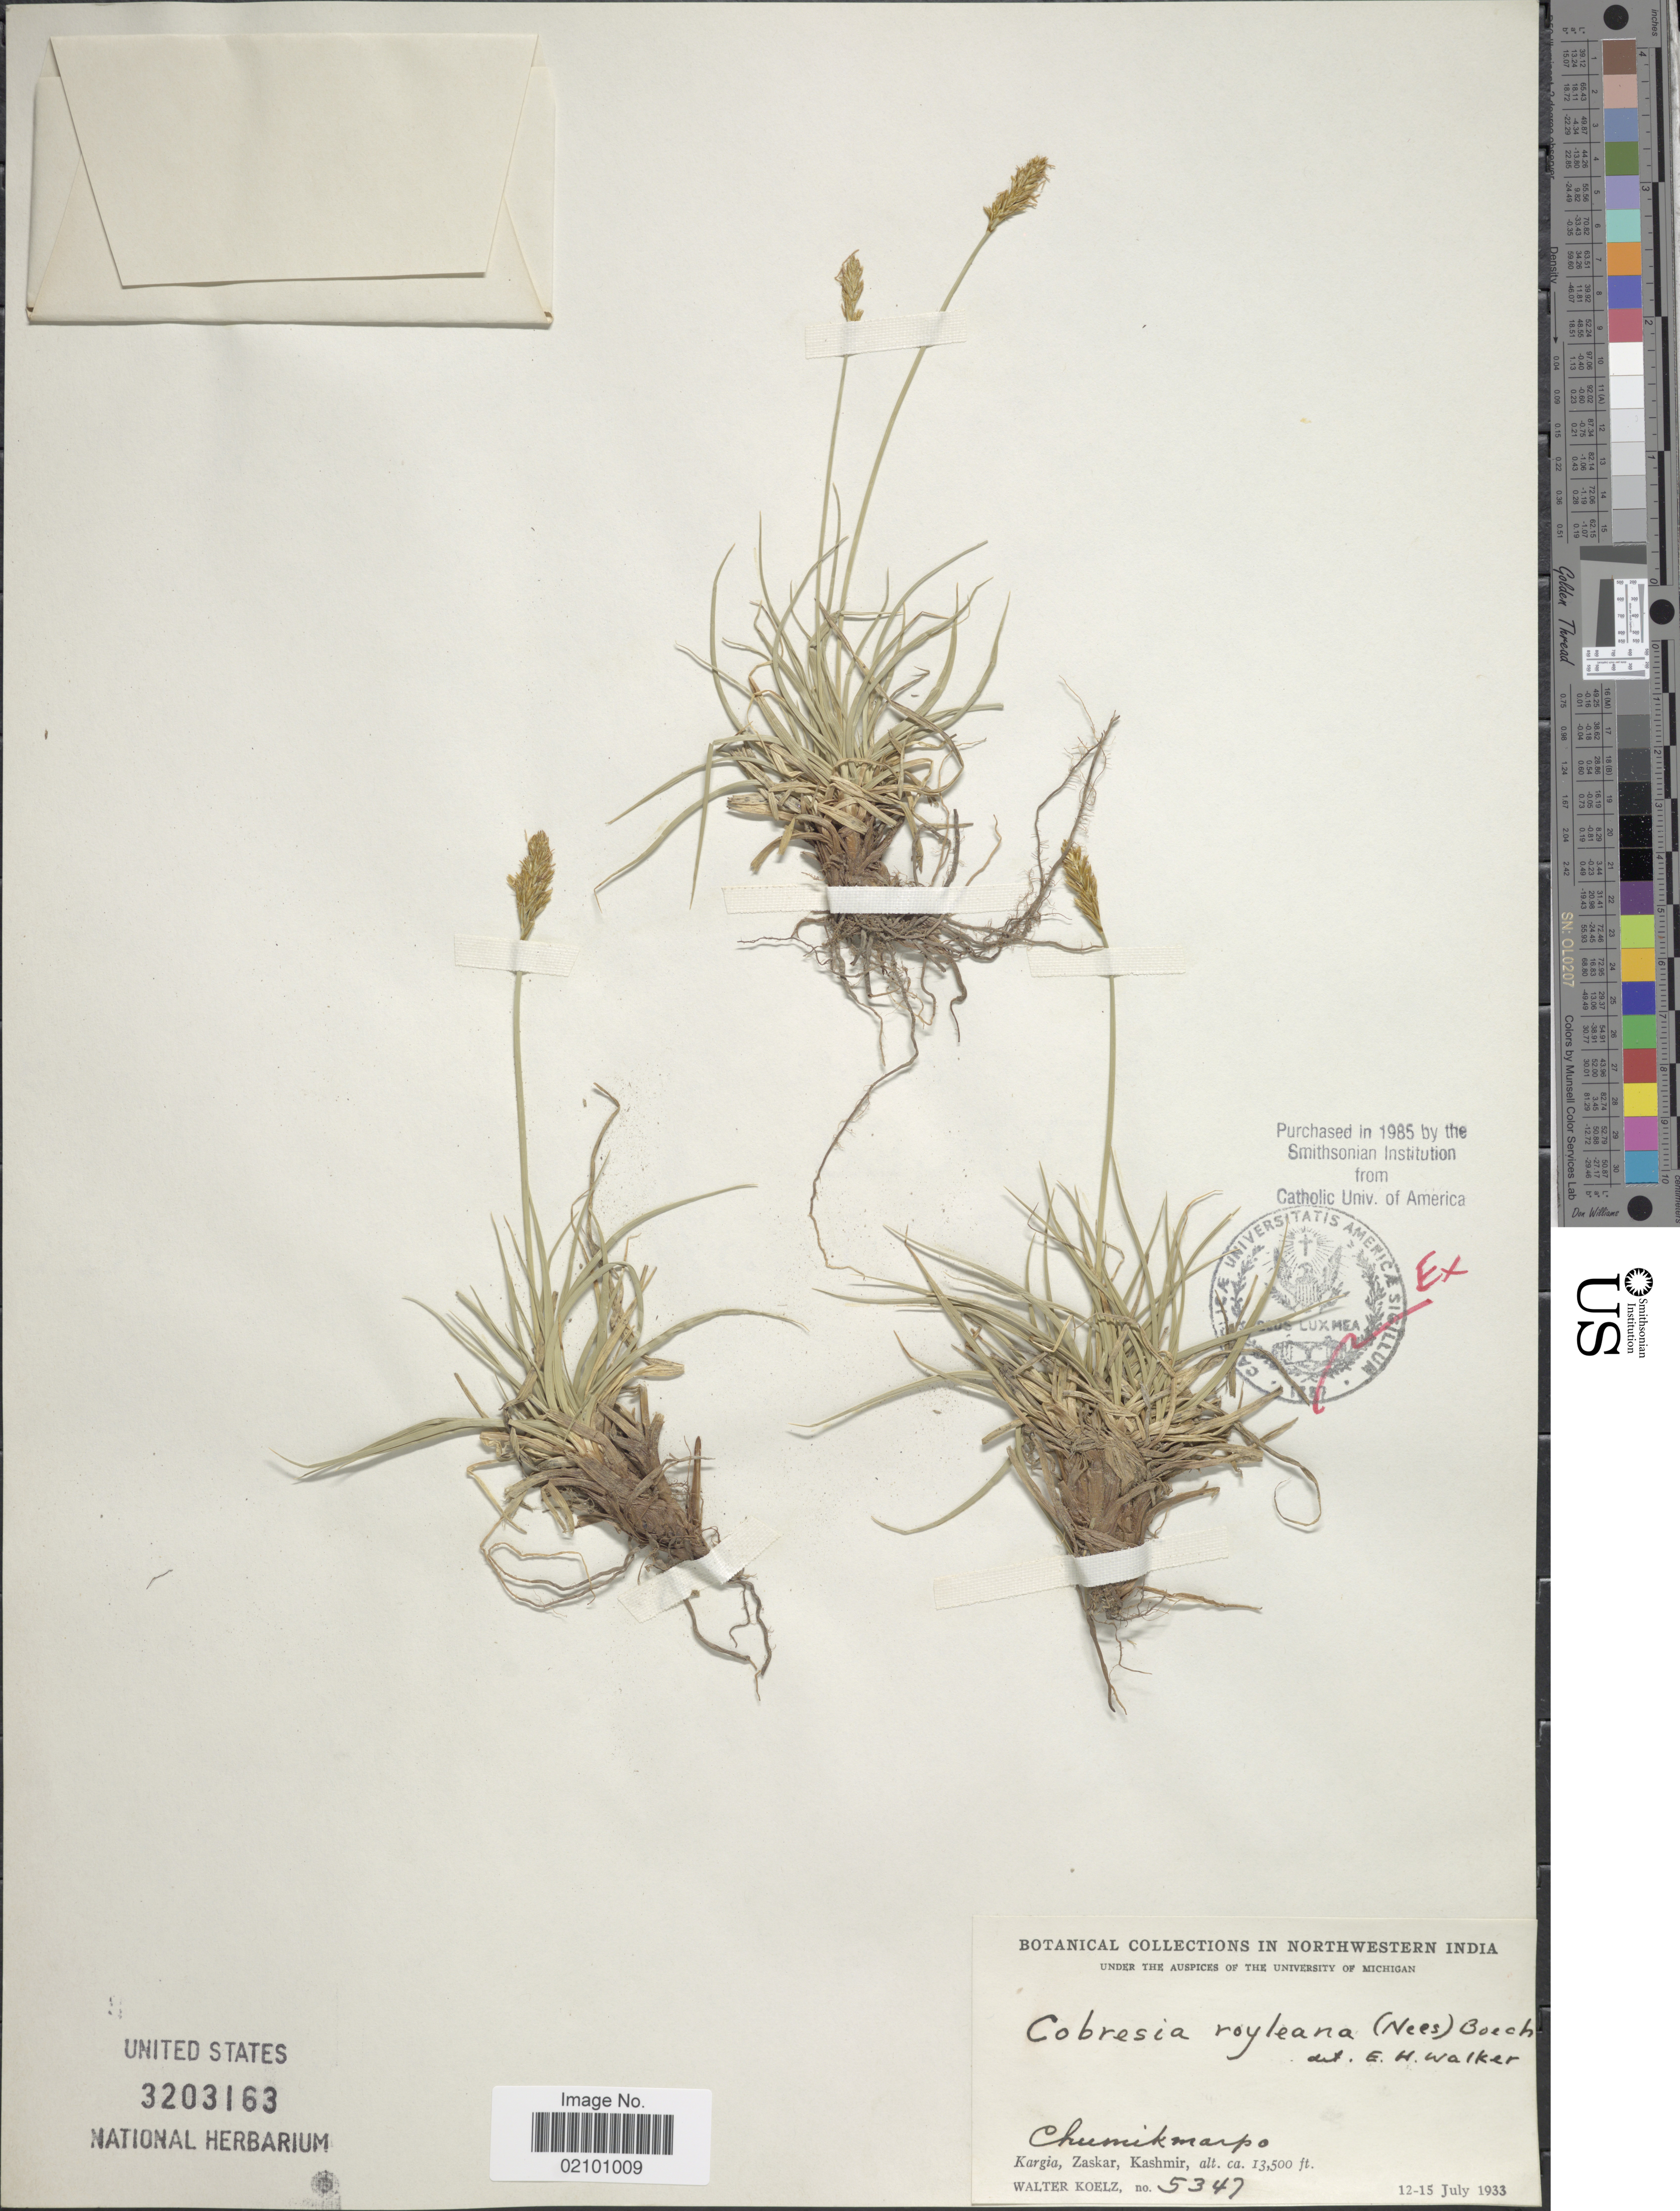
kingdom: Plantae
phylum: Tracheophyta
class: Liliopsida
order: Poales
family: Cyperaceae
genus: Carex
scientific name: Carex kokanica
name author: (Regal) S.R. Zhang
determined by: Strong, M. T., (US), Smithsonian Institution - National Museum of Natural History (UNITED STATES)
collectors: W. N. Koelz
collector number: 5347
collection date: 1933-07-12/1933-07-15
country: India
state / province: Jammu and Kashmir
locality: Northwestern India, Chumikmarpo, Kargia, Zaskar, Kashmir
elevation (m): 4115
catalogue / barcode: US 3203163